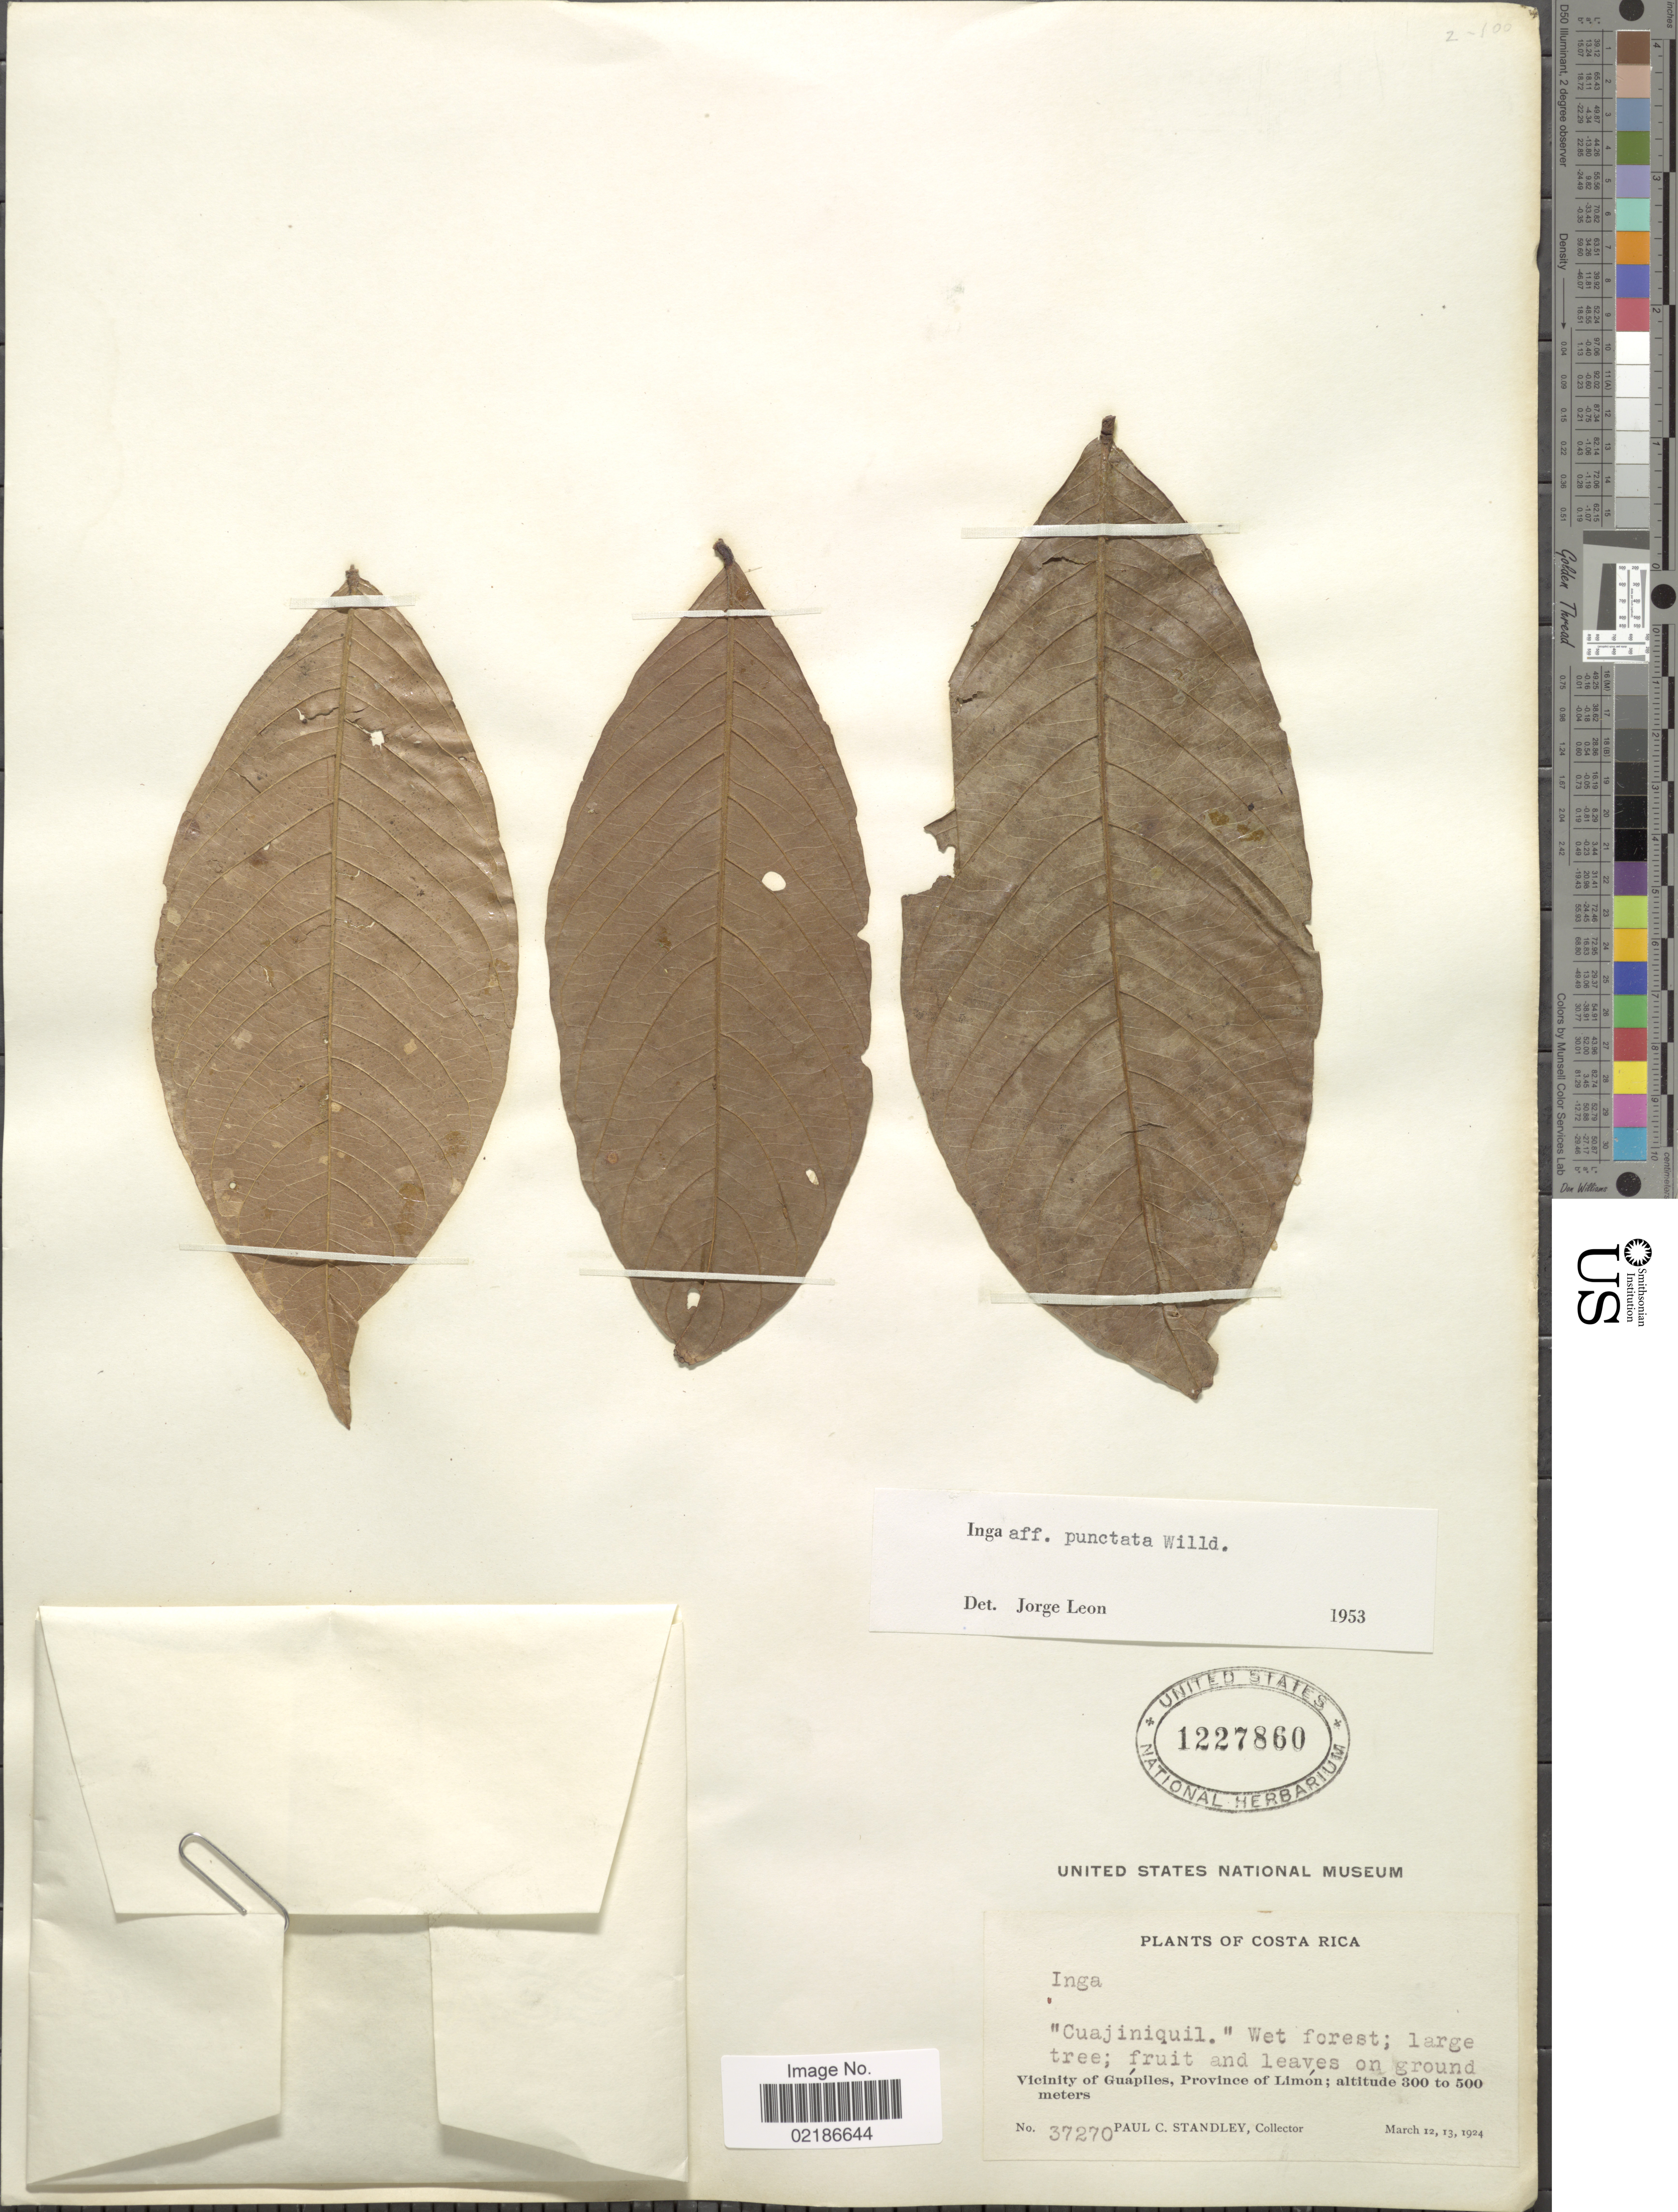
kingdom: Plantae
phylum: Tracheophyta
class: Magnoliopsida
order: Fabales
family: Fabaceae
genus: Inga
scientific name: Inga punctata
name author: Willd.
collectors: P. C. Standley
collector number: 37270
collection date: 1924-03-12/1924-03-13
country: Costa Rica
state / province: Limón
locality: Vicinity of Guapiles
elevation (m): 300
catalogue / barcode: US 1227860